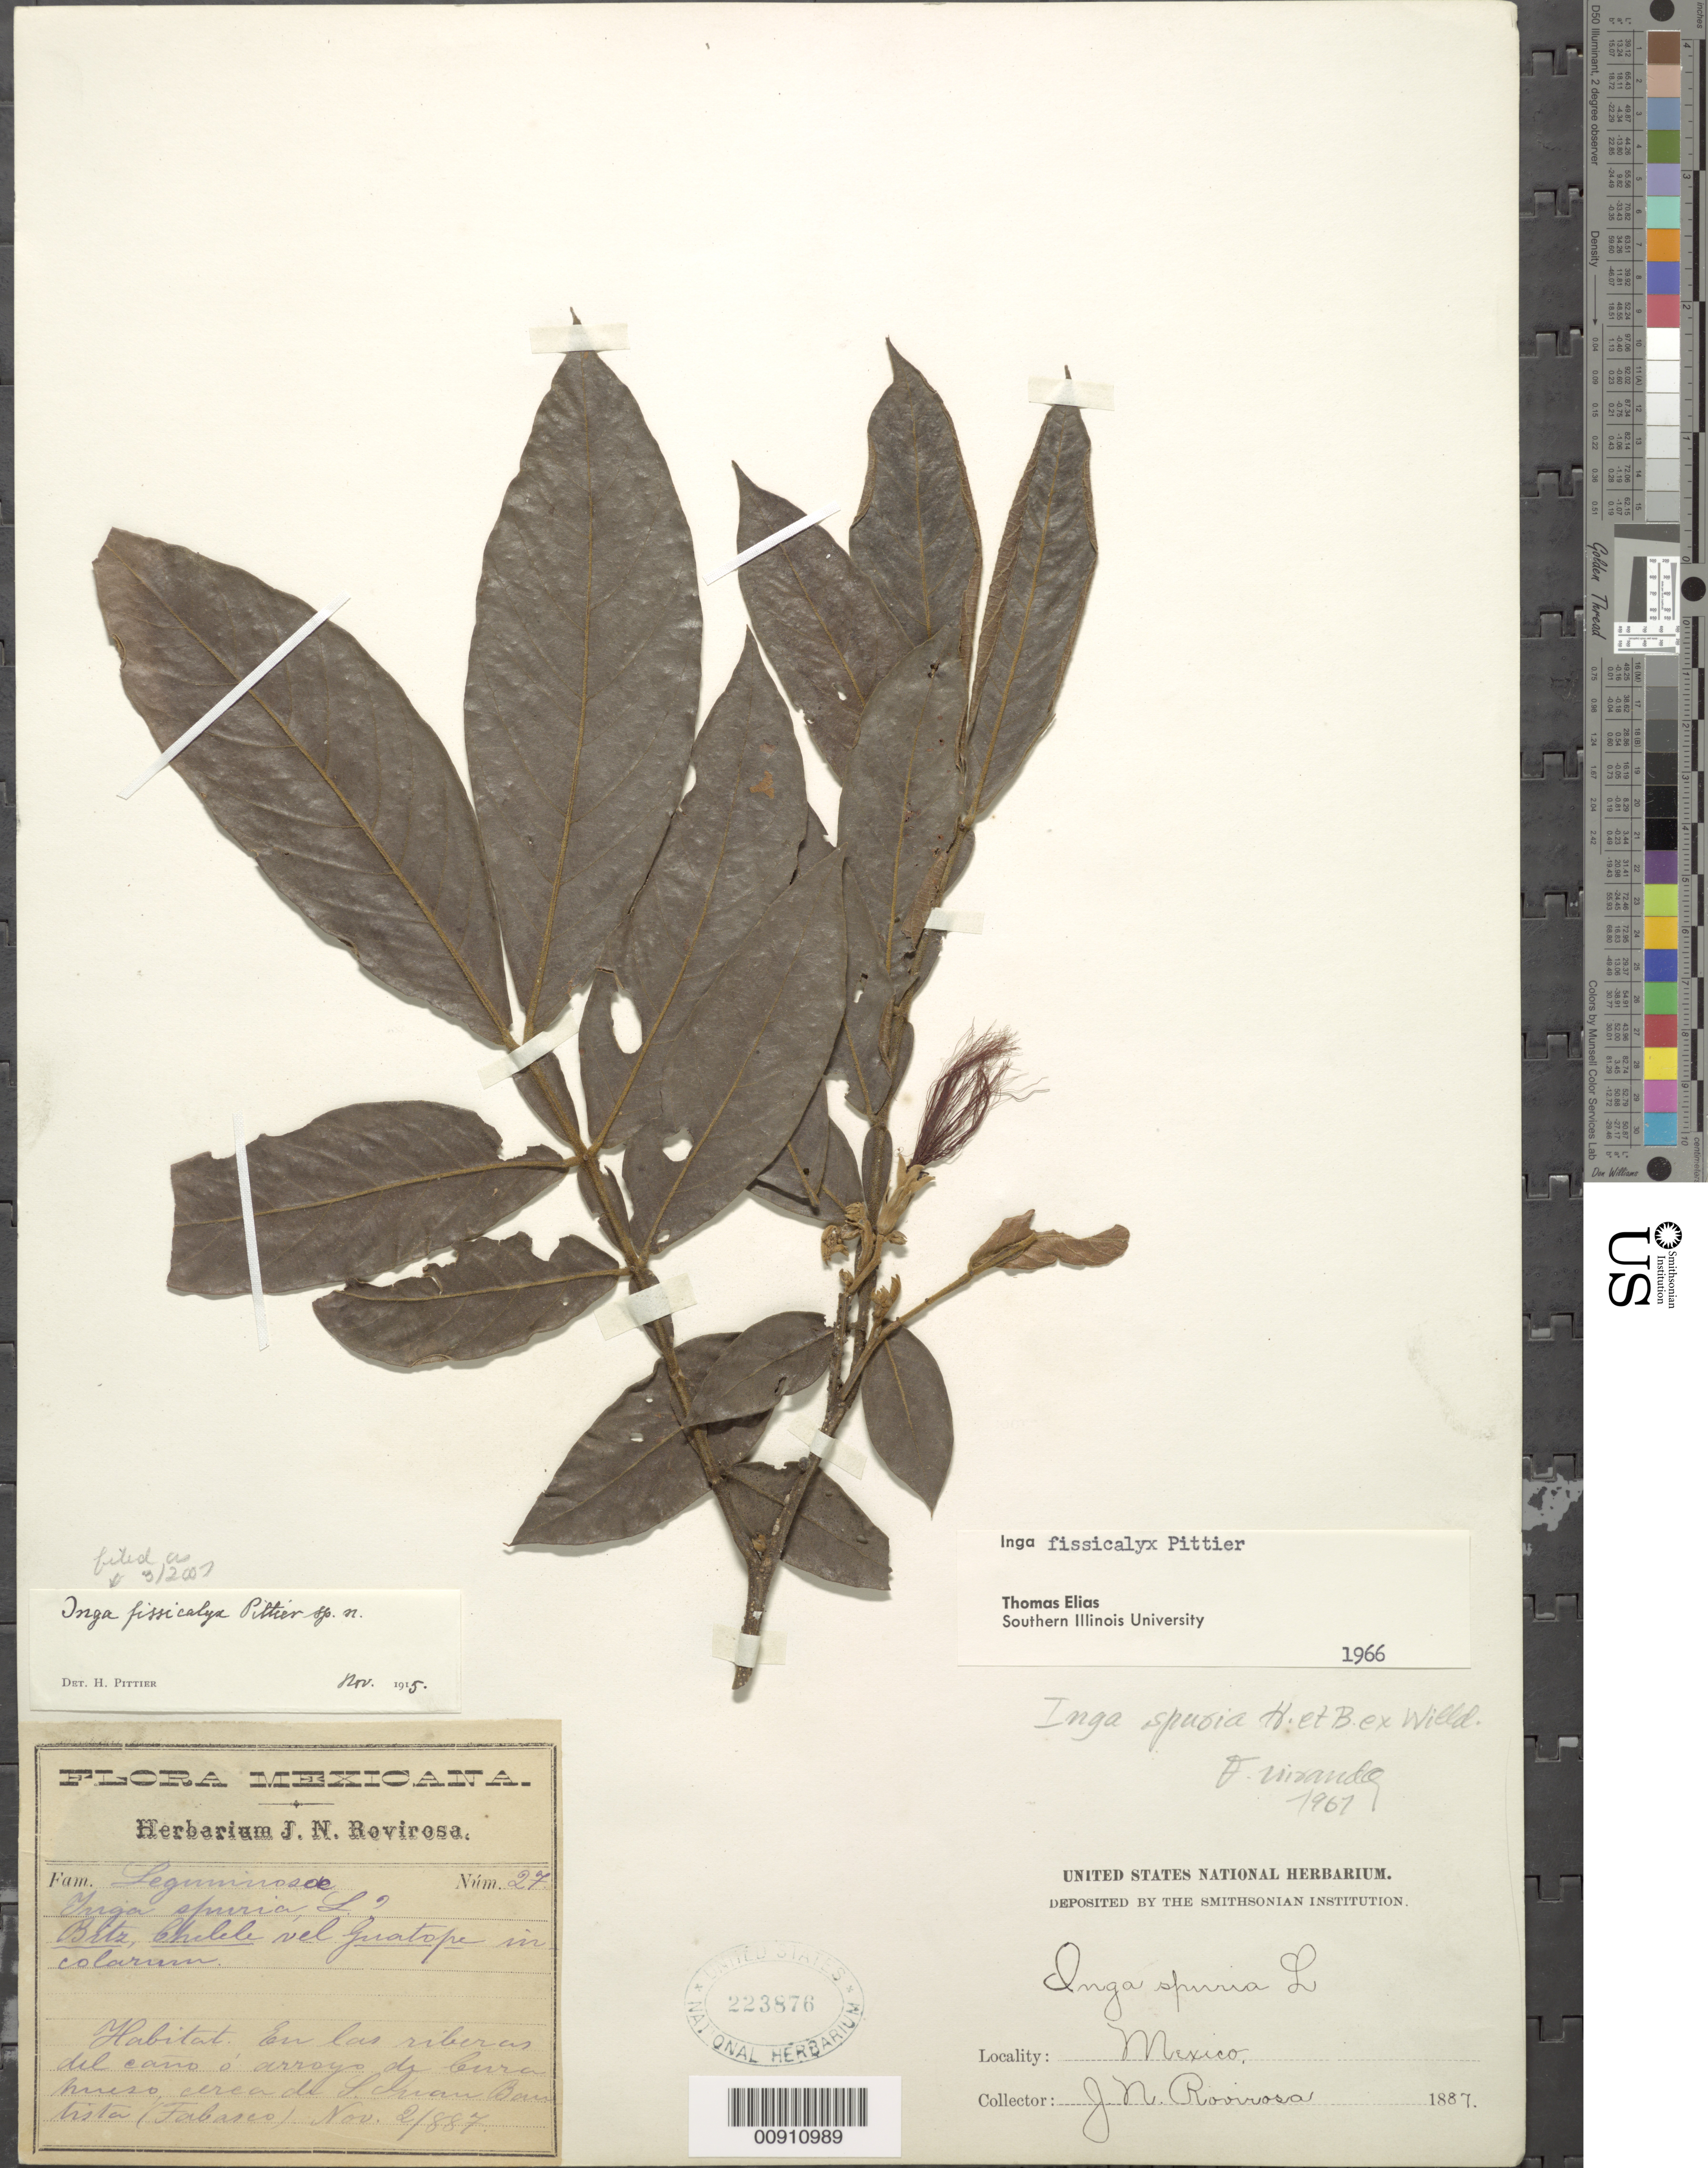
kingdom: Plantae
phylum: Tracheophyta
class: Magnoliopsida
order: Fabales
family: Fabaceae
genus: Inga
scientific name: Inga vera subsp. vera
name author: Willd.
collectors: J. N. Rovirosa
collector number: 27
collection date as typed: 02 Nov 1887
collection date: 1887-11-02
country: Mexico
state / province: Tabasco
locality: En las riberas del caño o arroyo de Curahueso, cerca de S. Juan Bautista (Tabasco).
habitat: En las riberas del arroyo.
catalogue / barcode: US 223876